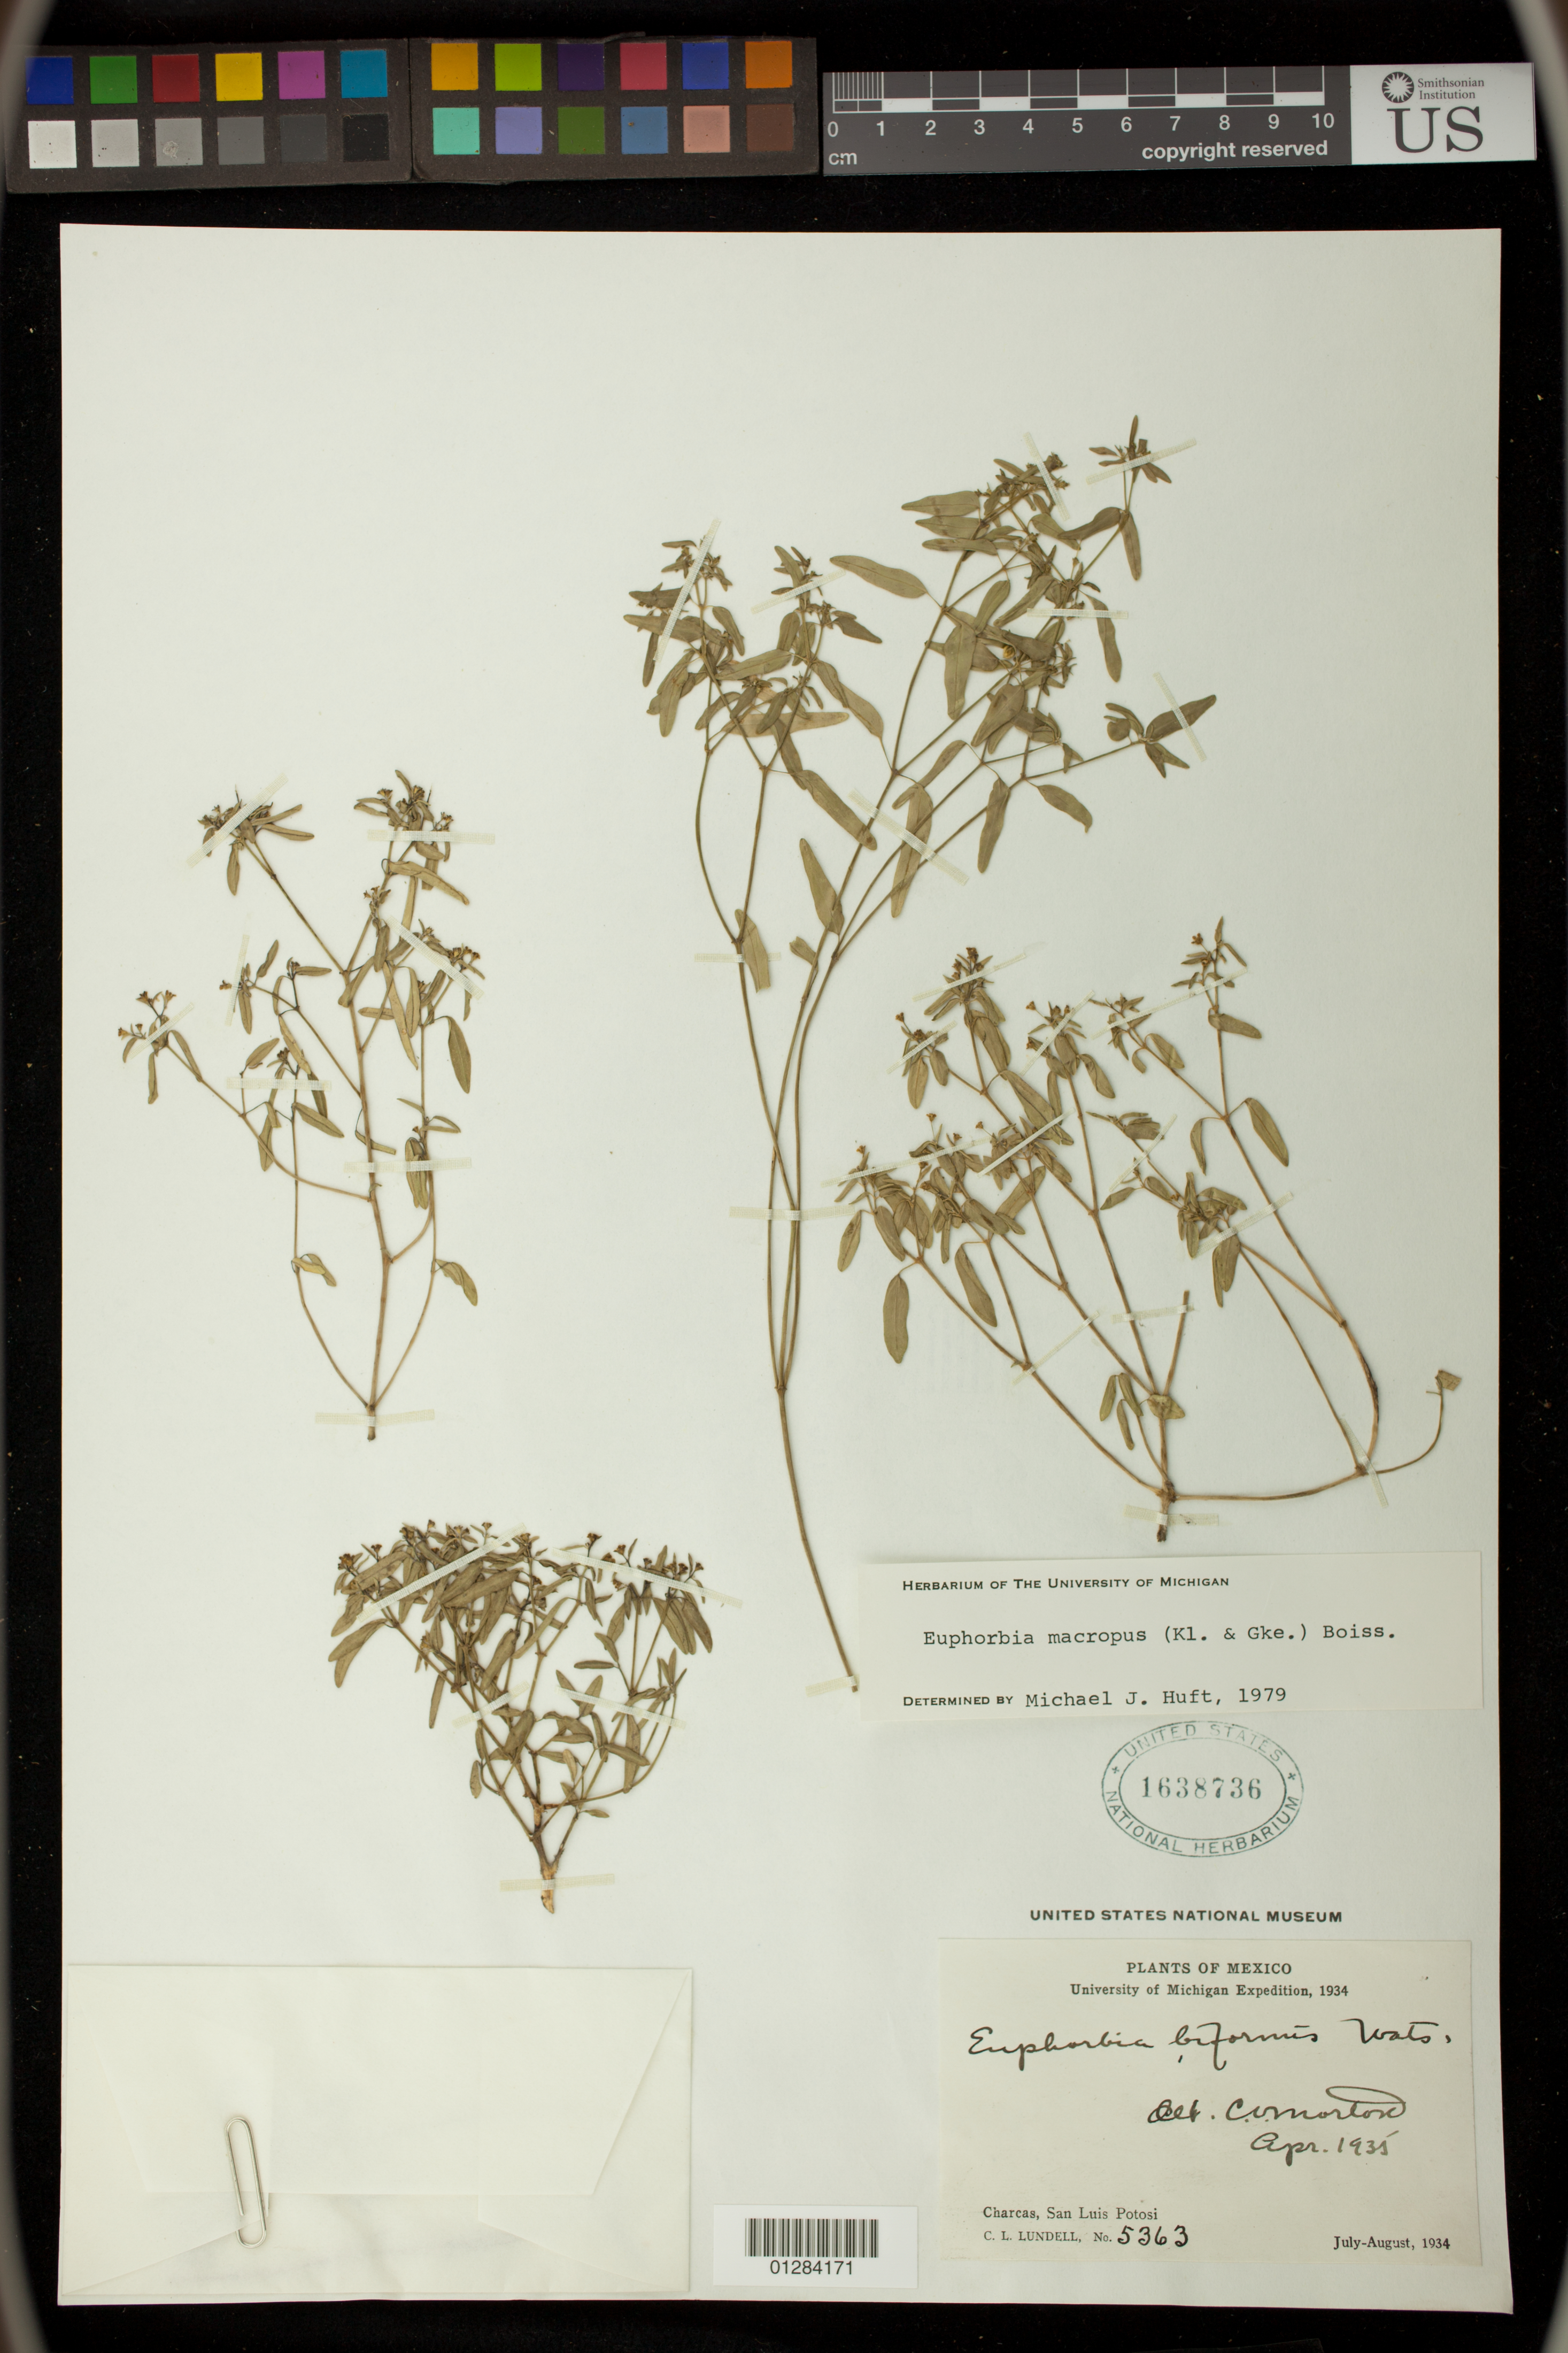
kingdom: Plantae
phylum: Tracheophyta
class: Magnoliopsida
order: Malpighiales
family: Euphorbiaceae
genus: Euphorbia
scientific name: Euphorbia macropus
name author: (Klotzsch & Garcke) Boiss.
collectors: C. L. Lundell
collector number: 5363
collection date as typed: Jul 1934 to -- Aug 1934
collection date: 1934-07/1934-08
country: Mexico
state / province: San Luis Potosí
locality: Charcas.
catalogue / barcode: US 1638736